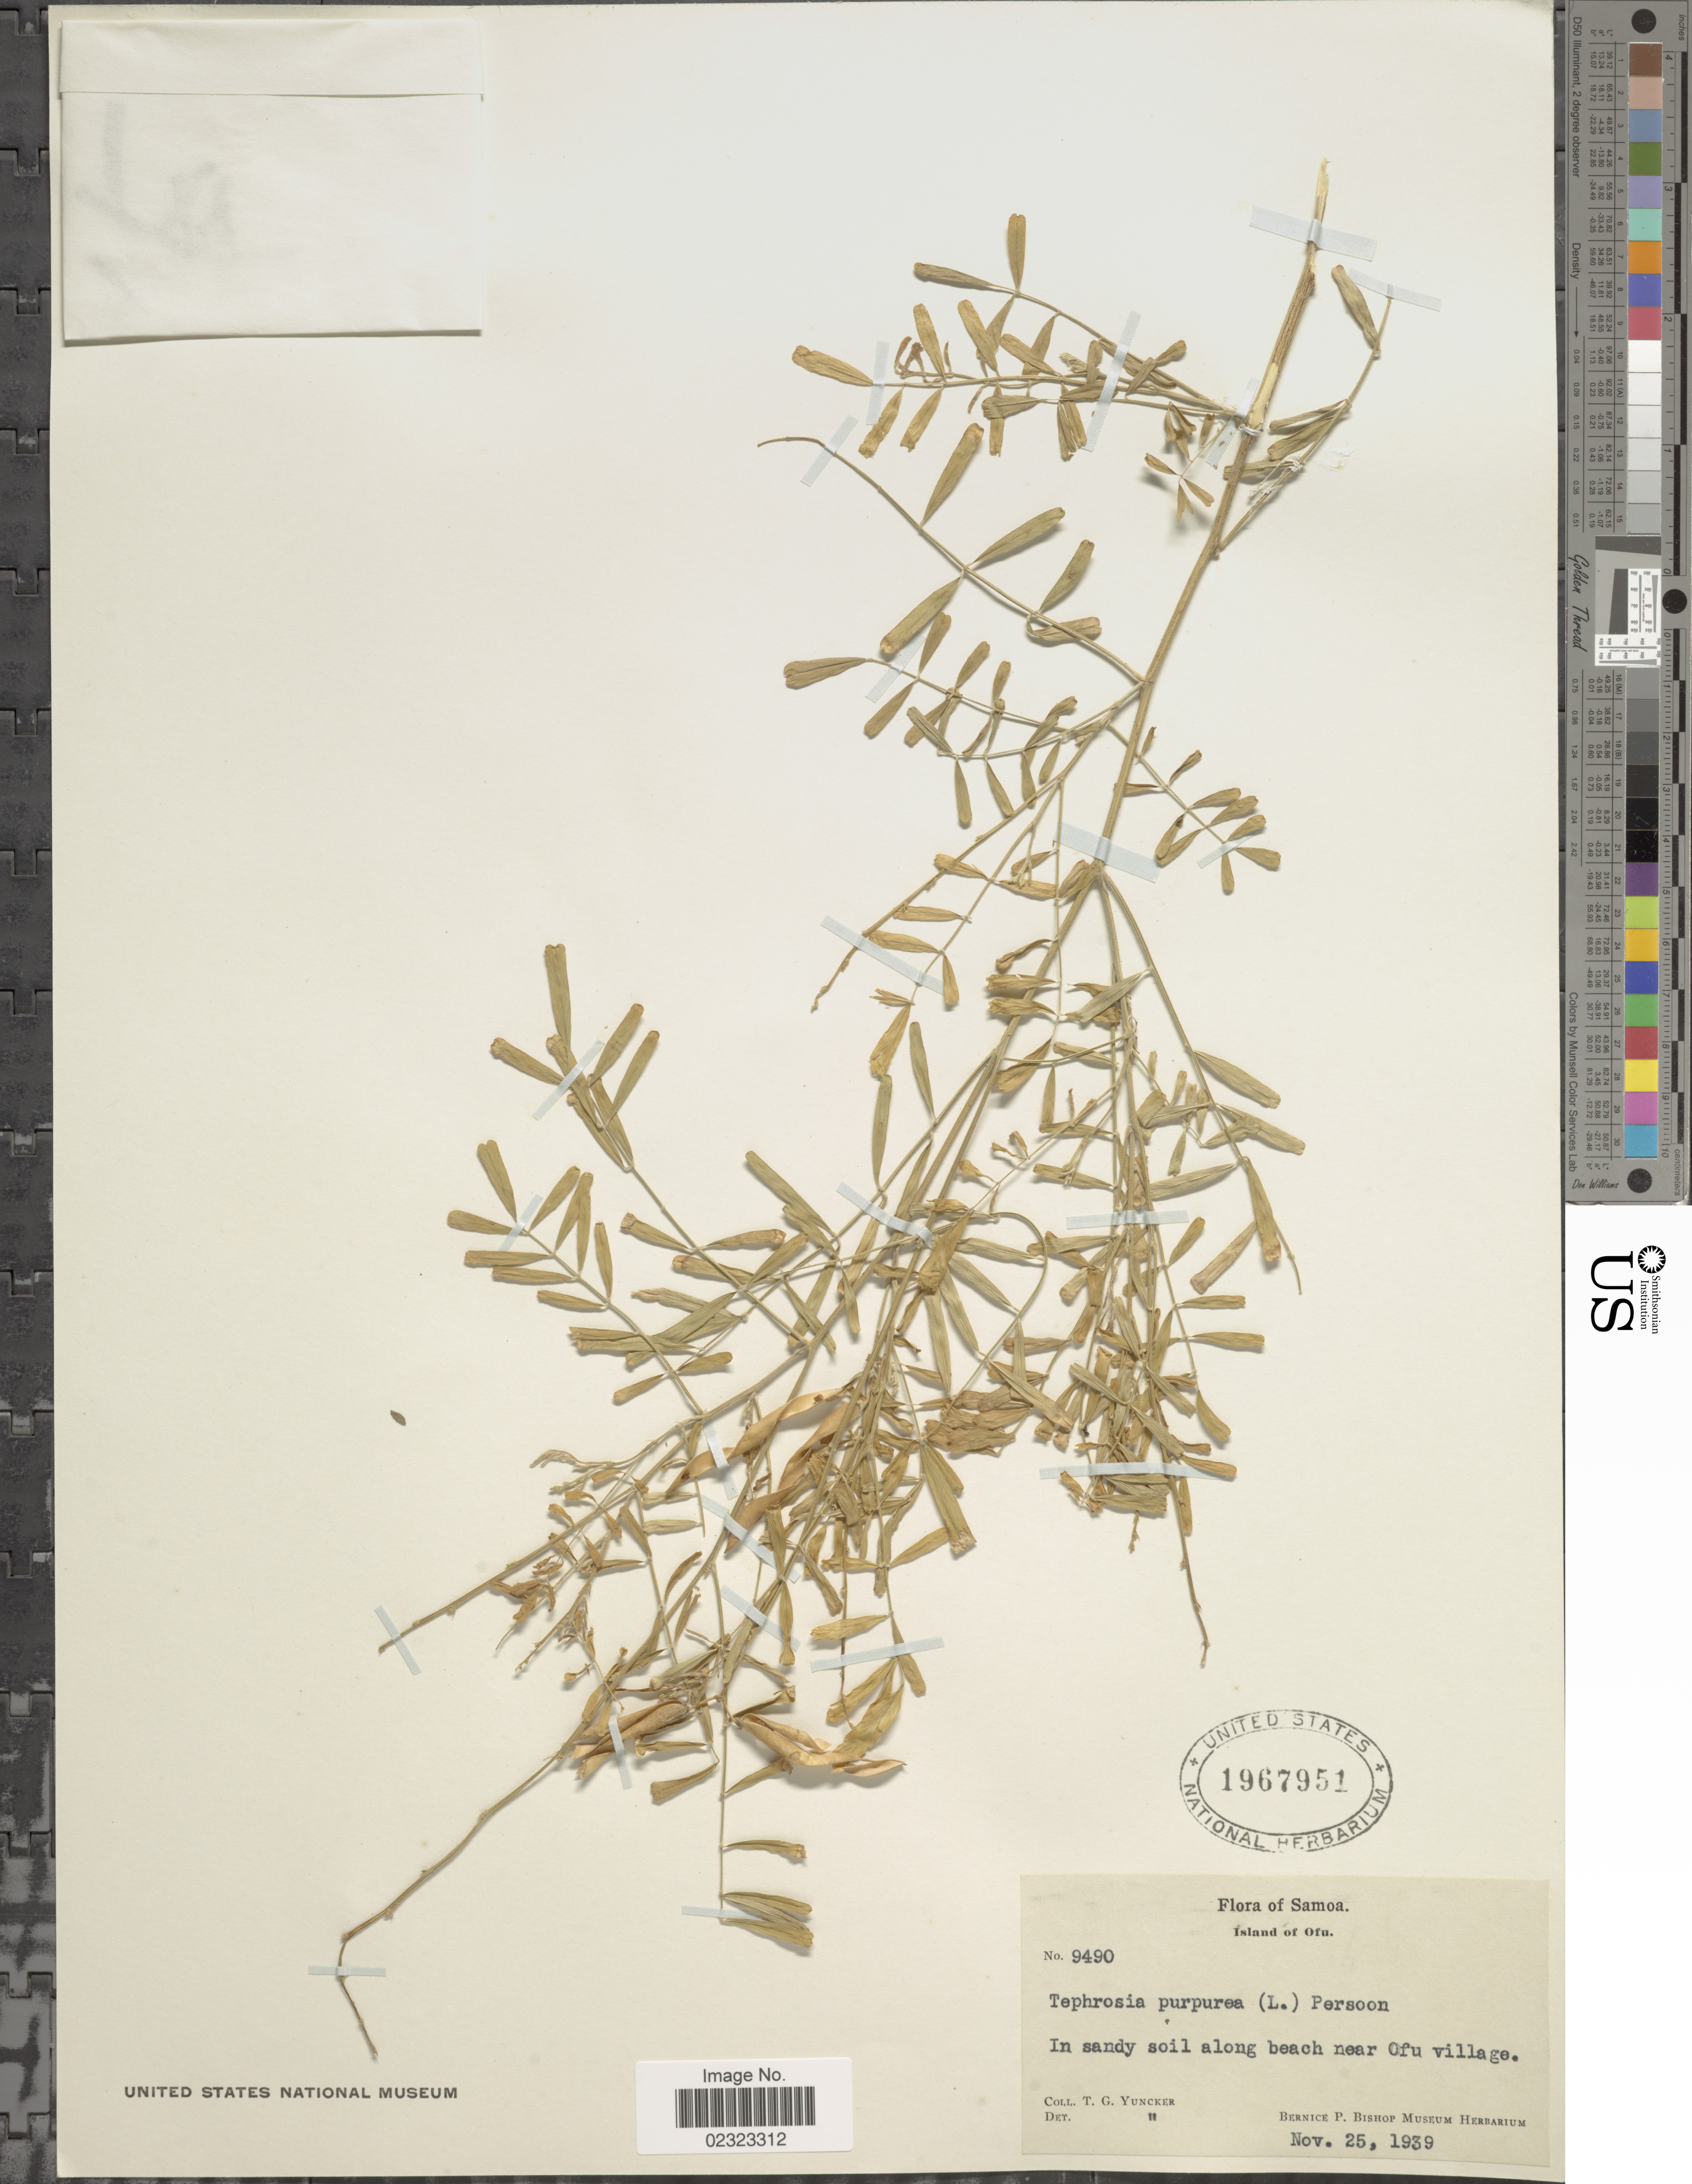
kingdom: Plantae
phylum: Tracheophyta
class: Magnoliopsida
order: Fabales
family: Fabaceae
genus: Tephrosia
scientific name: Tephrosia purpurea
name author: (L.) Pers.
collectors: T. G. Yuncker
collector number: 9490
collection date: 1939-11-25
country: American Samoa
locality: Ofu Island, in sandy soil along beach near Ofu village.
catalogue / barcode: US 1967951